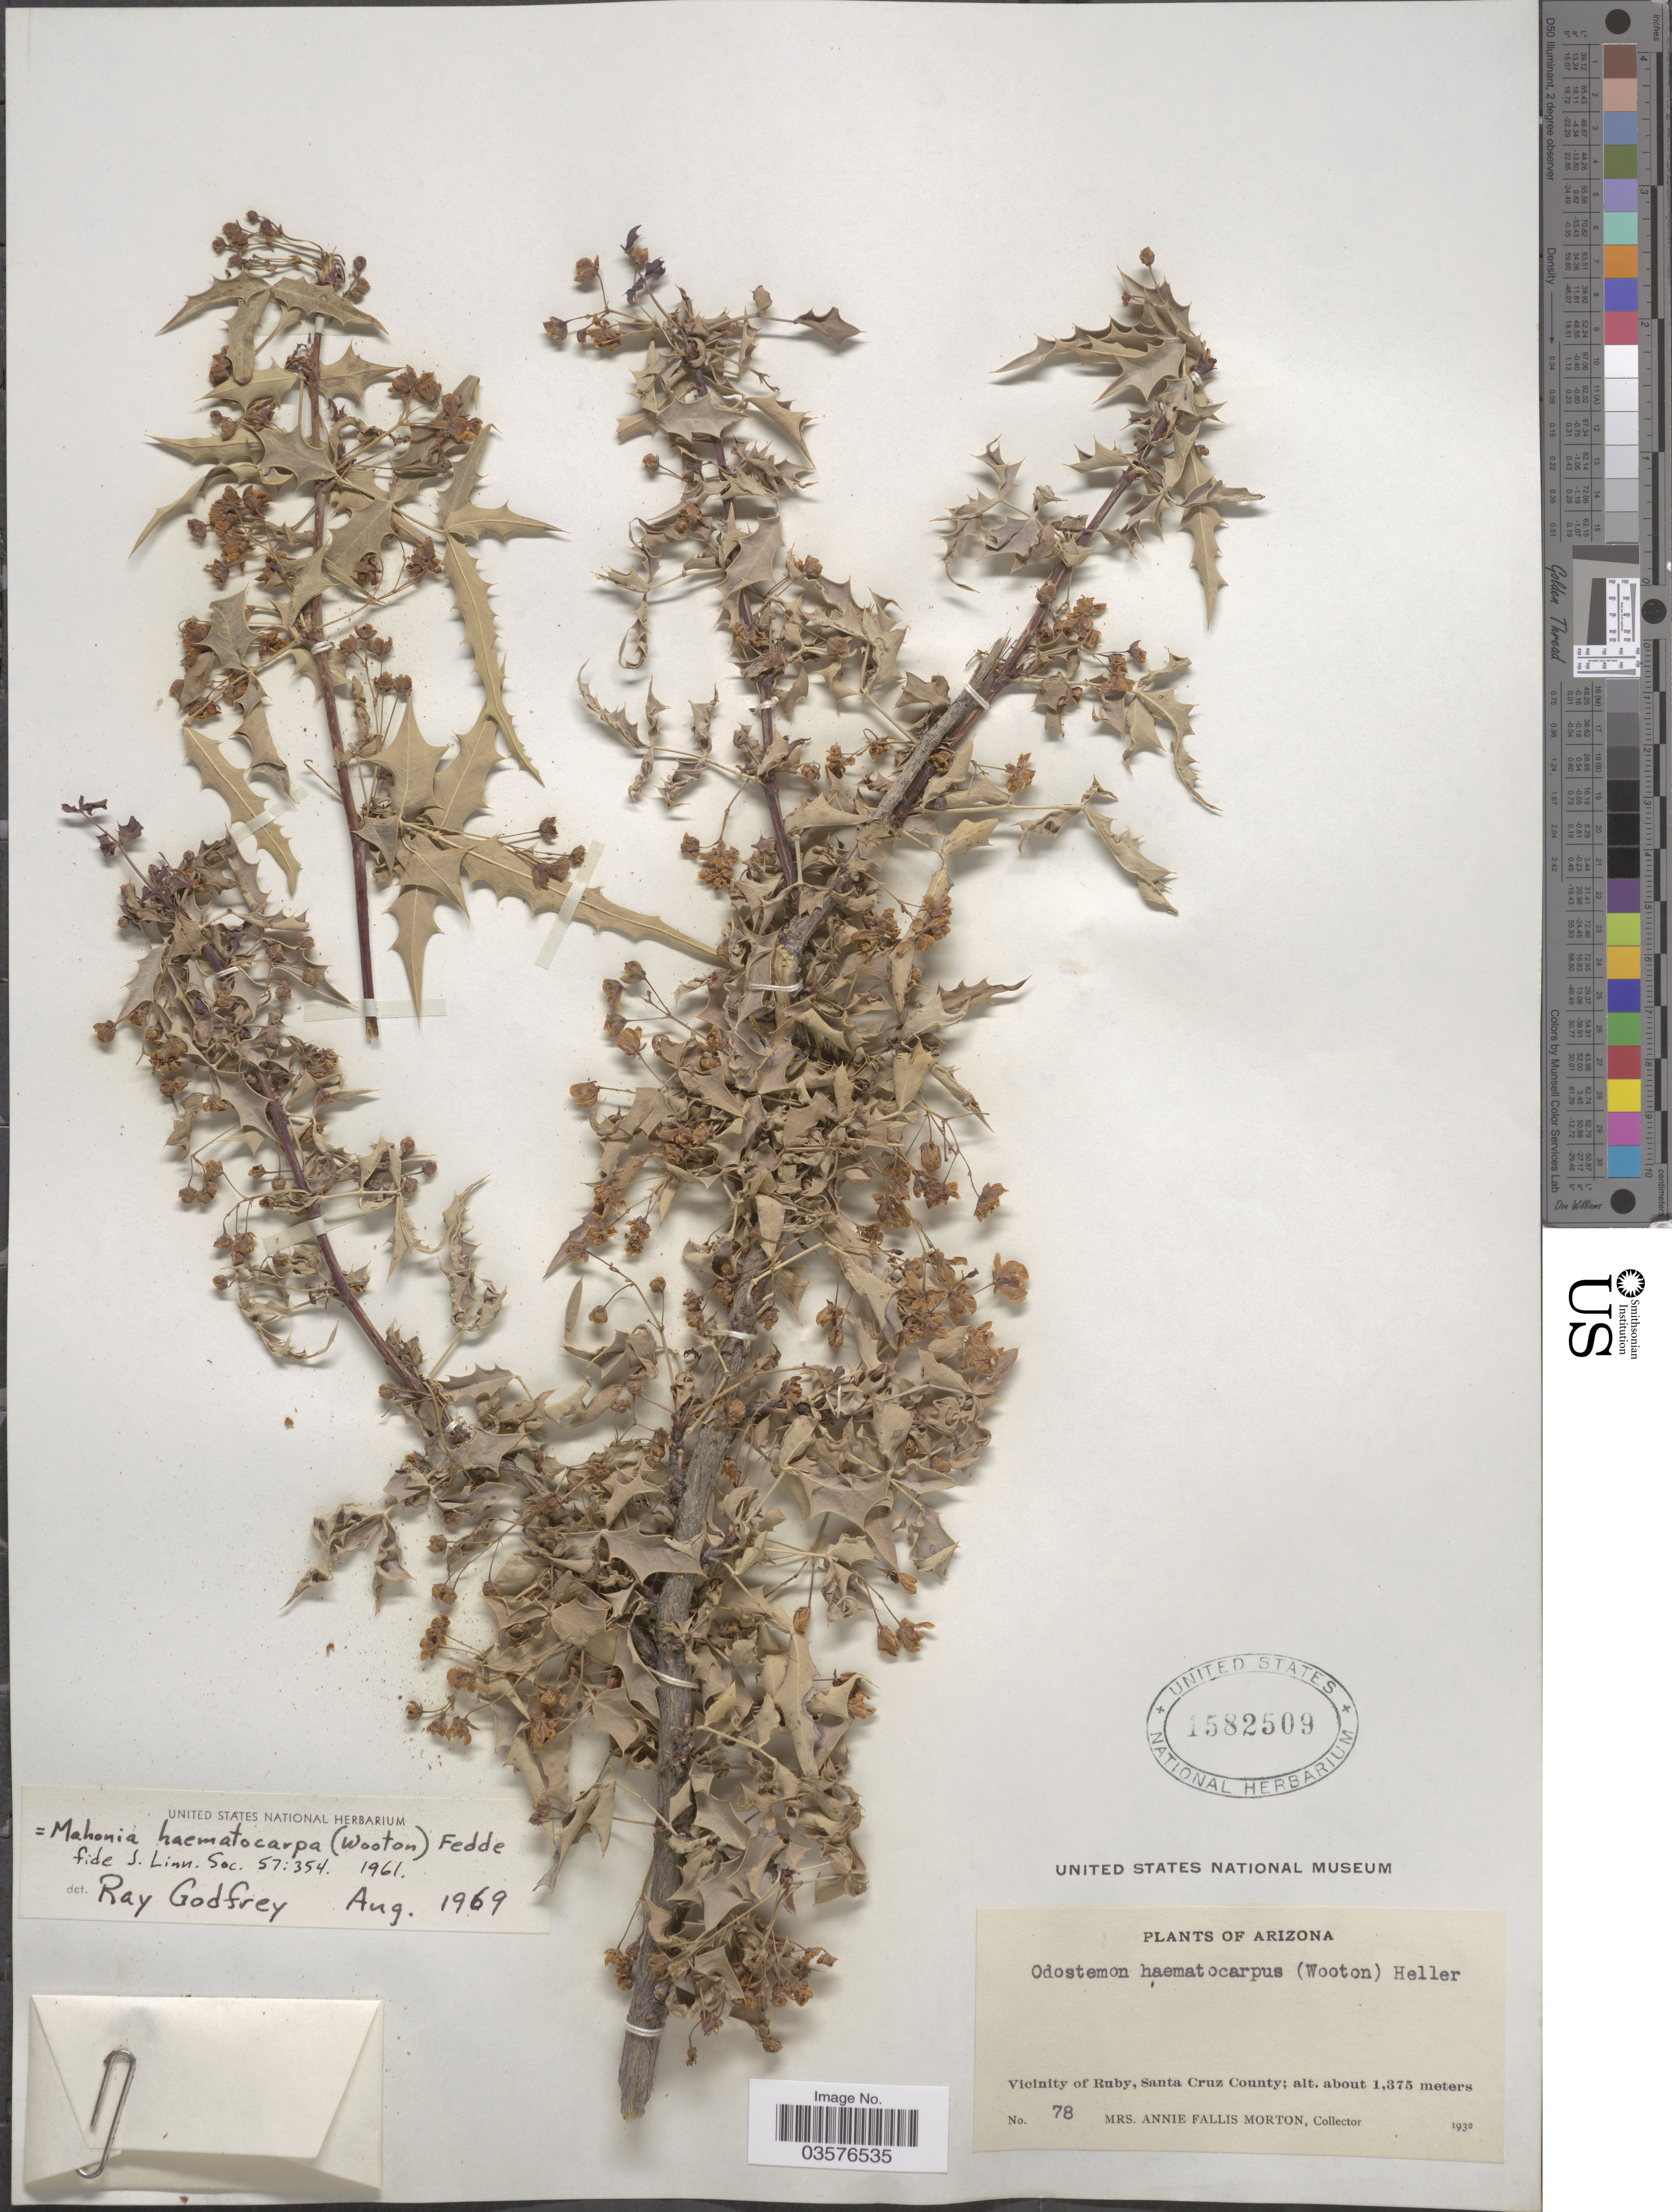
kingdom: Plantae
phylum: Tracheophyta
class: Magnoliopsida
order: Ranunculales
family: Berberidaceae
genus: Mahonia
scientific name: Mahonia haematocarpa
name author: (Wooton) Fedde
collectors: A. F. Morton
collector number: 78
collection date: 1932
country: United States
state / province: Arizona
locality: Vicinity of Ruby, Santa Cruz County.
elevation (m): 1375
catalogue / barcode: US 1582509